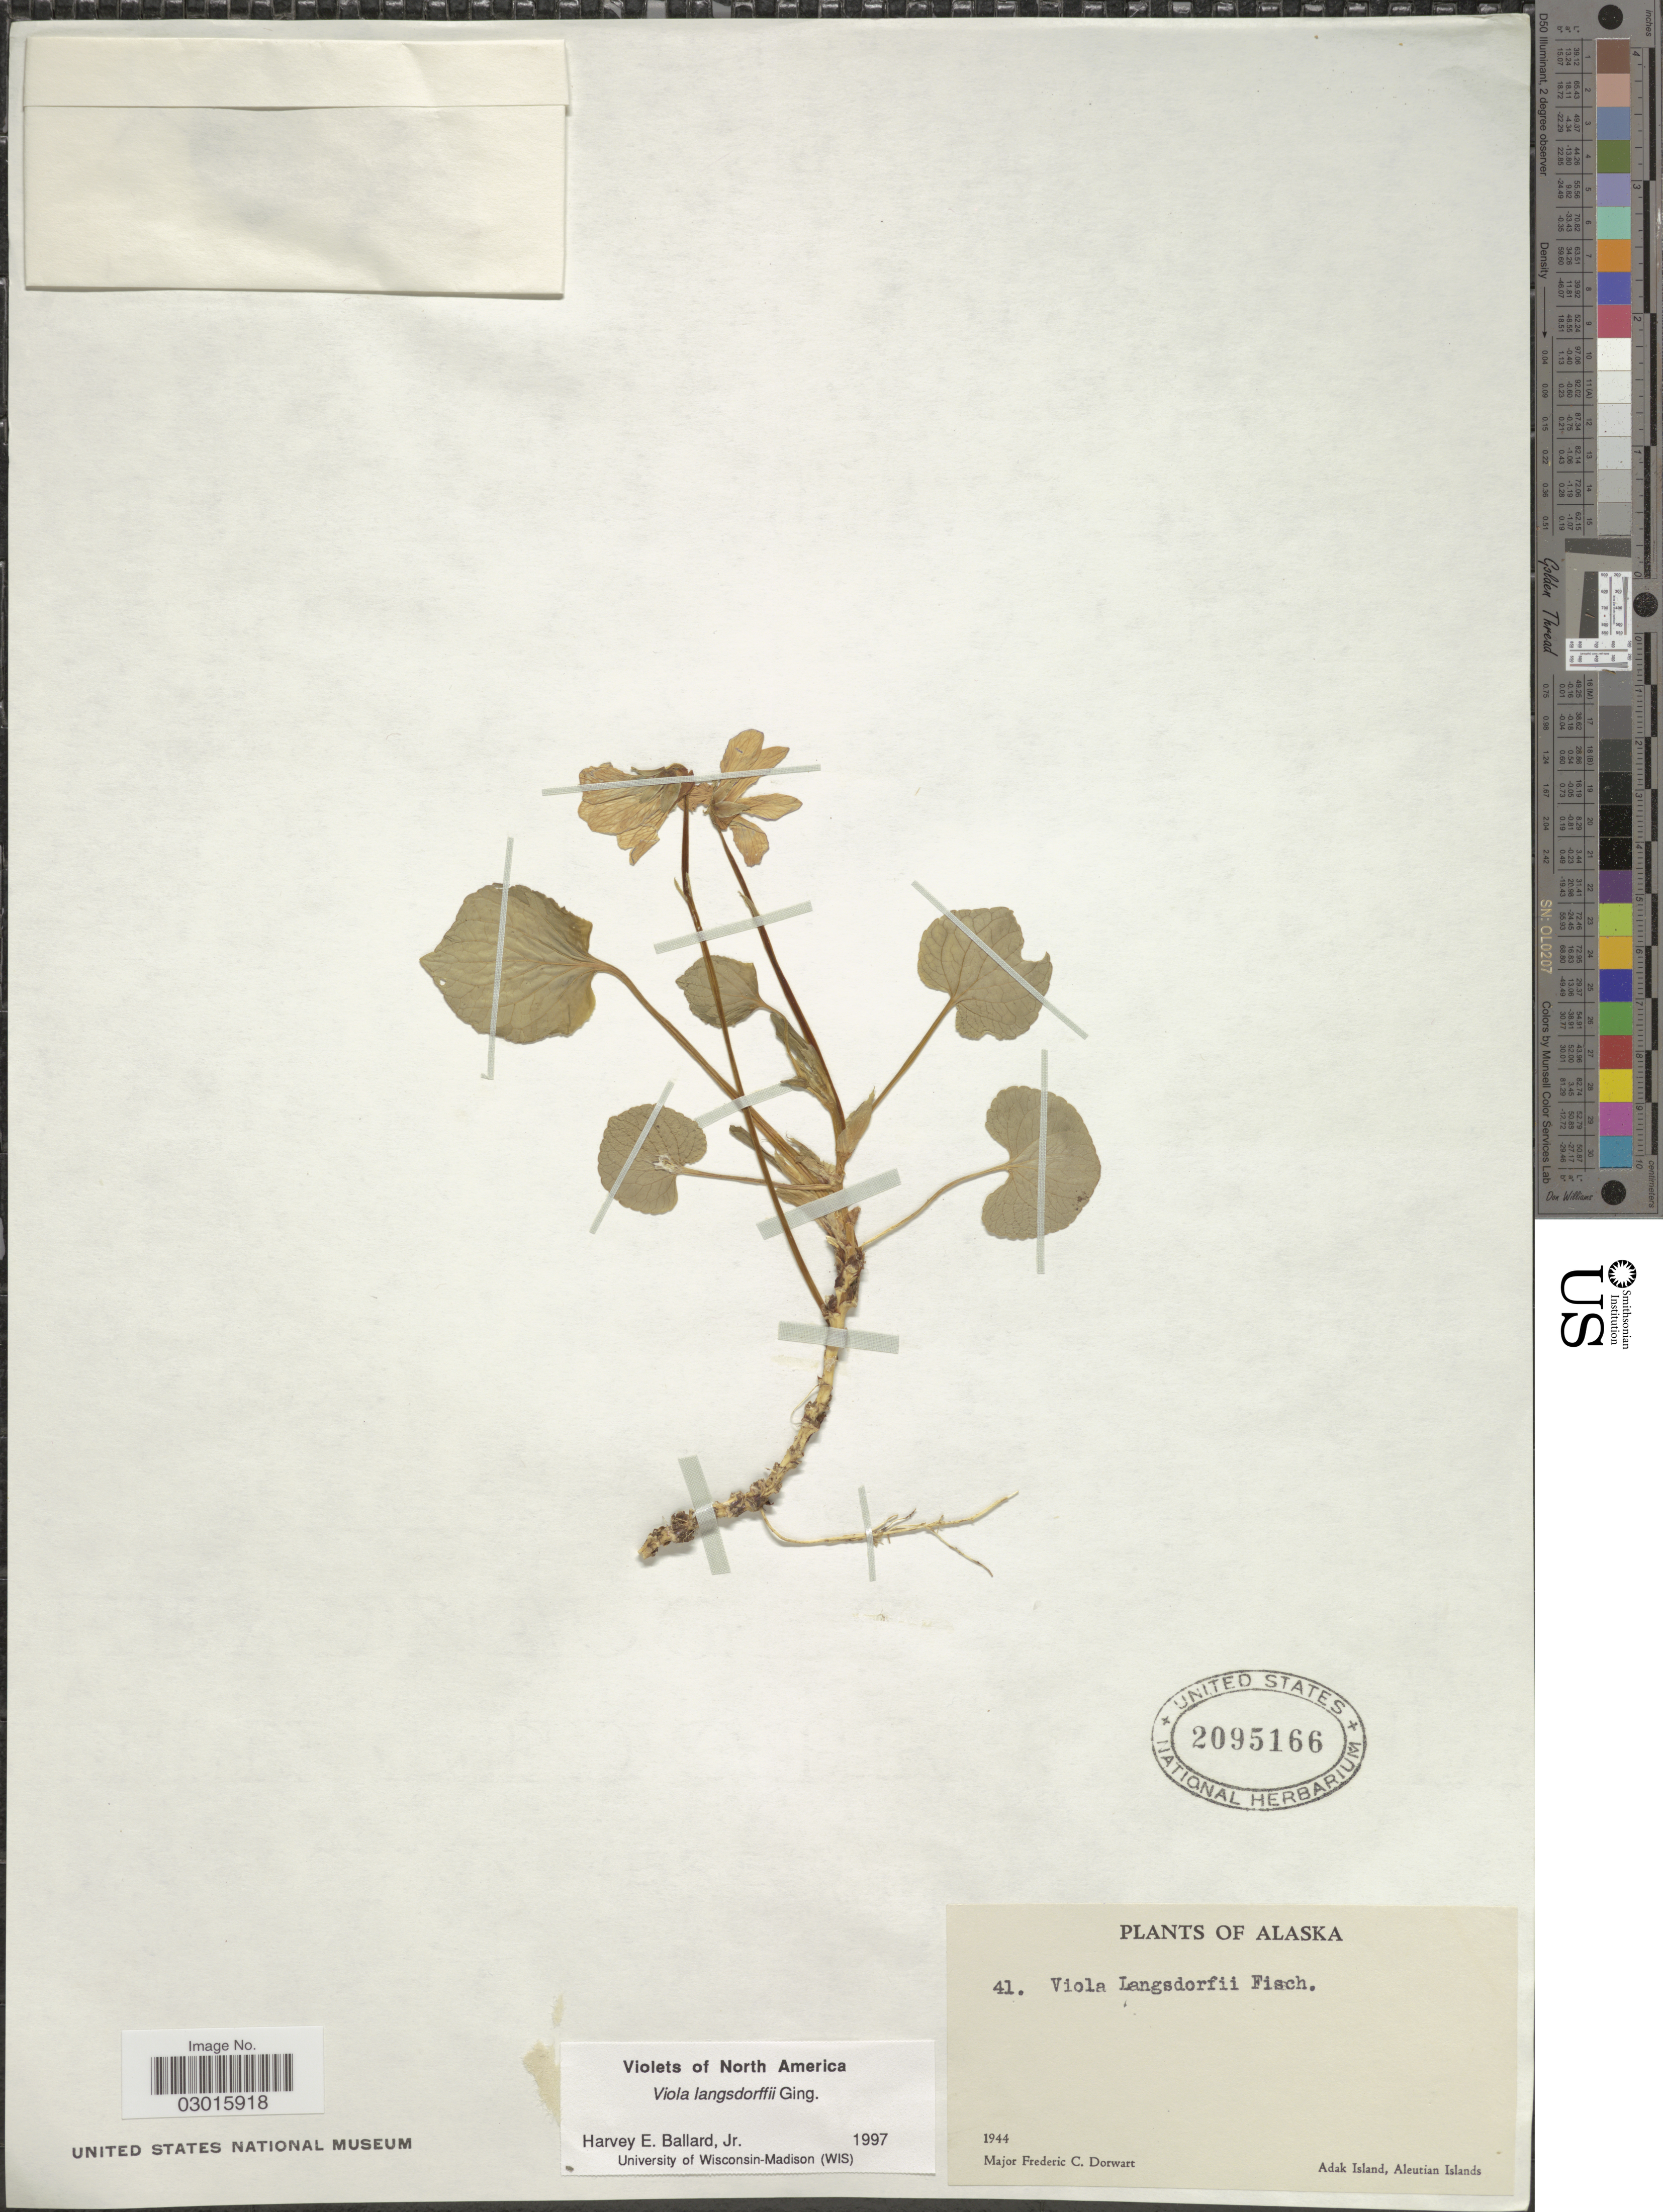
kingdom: Plantae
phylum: Tracheophyta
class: Magnoliopsida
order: Malpighiales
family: Violaceae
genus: Viola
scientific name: Viola langsdorffii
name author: Fisch. ex Ging.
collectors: F. Dorwart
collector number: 41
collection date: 1944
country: United States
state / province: Alaska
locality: Adak Island, Aleutian Islands.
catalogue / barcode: US 2095166